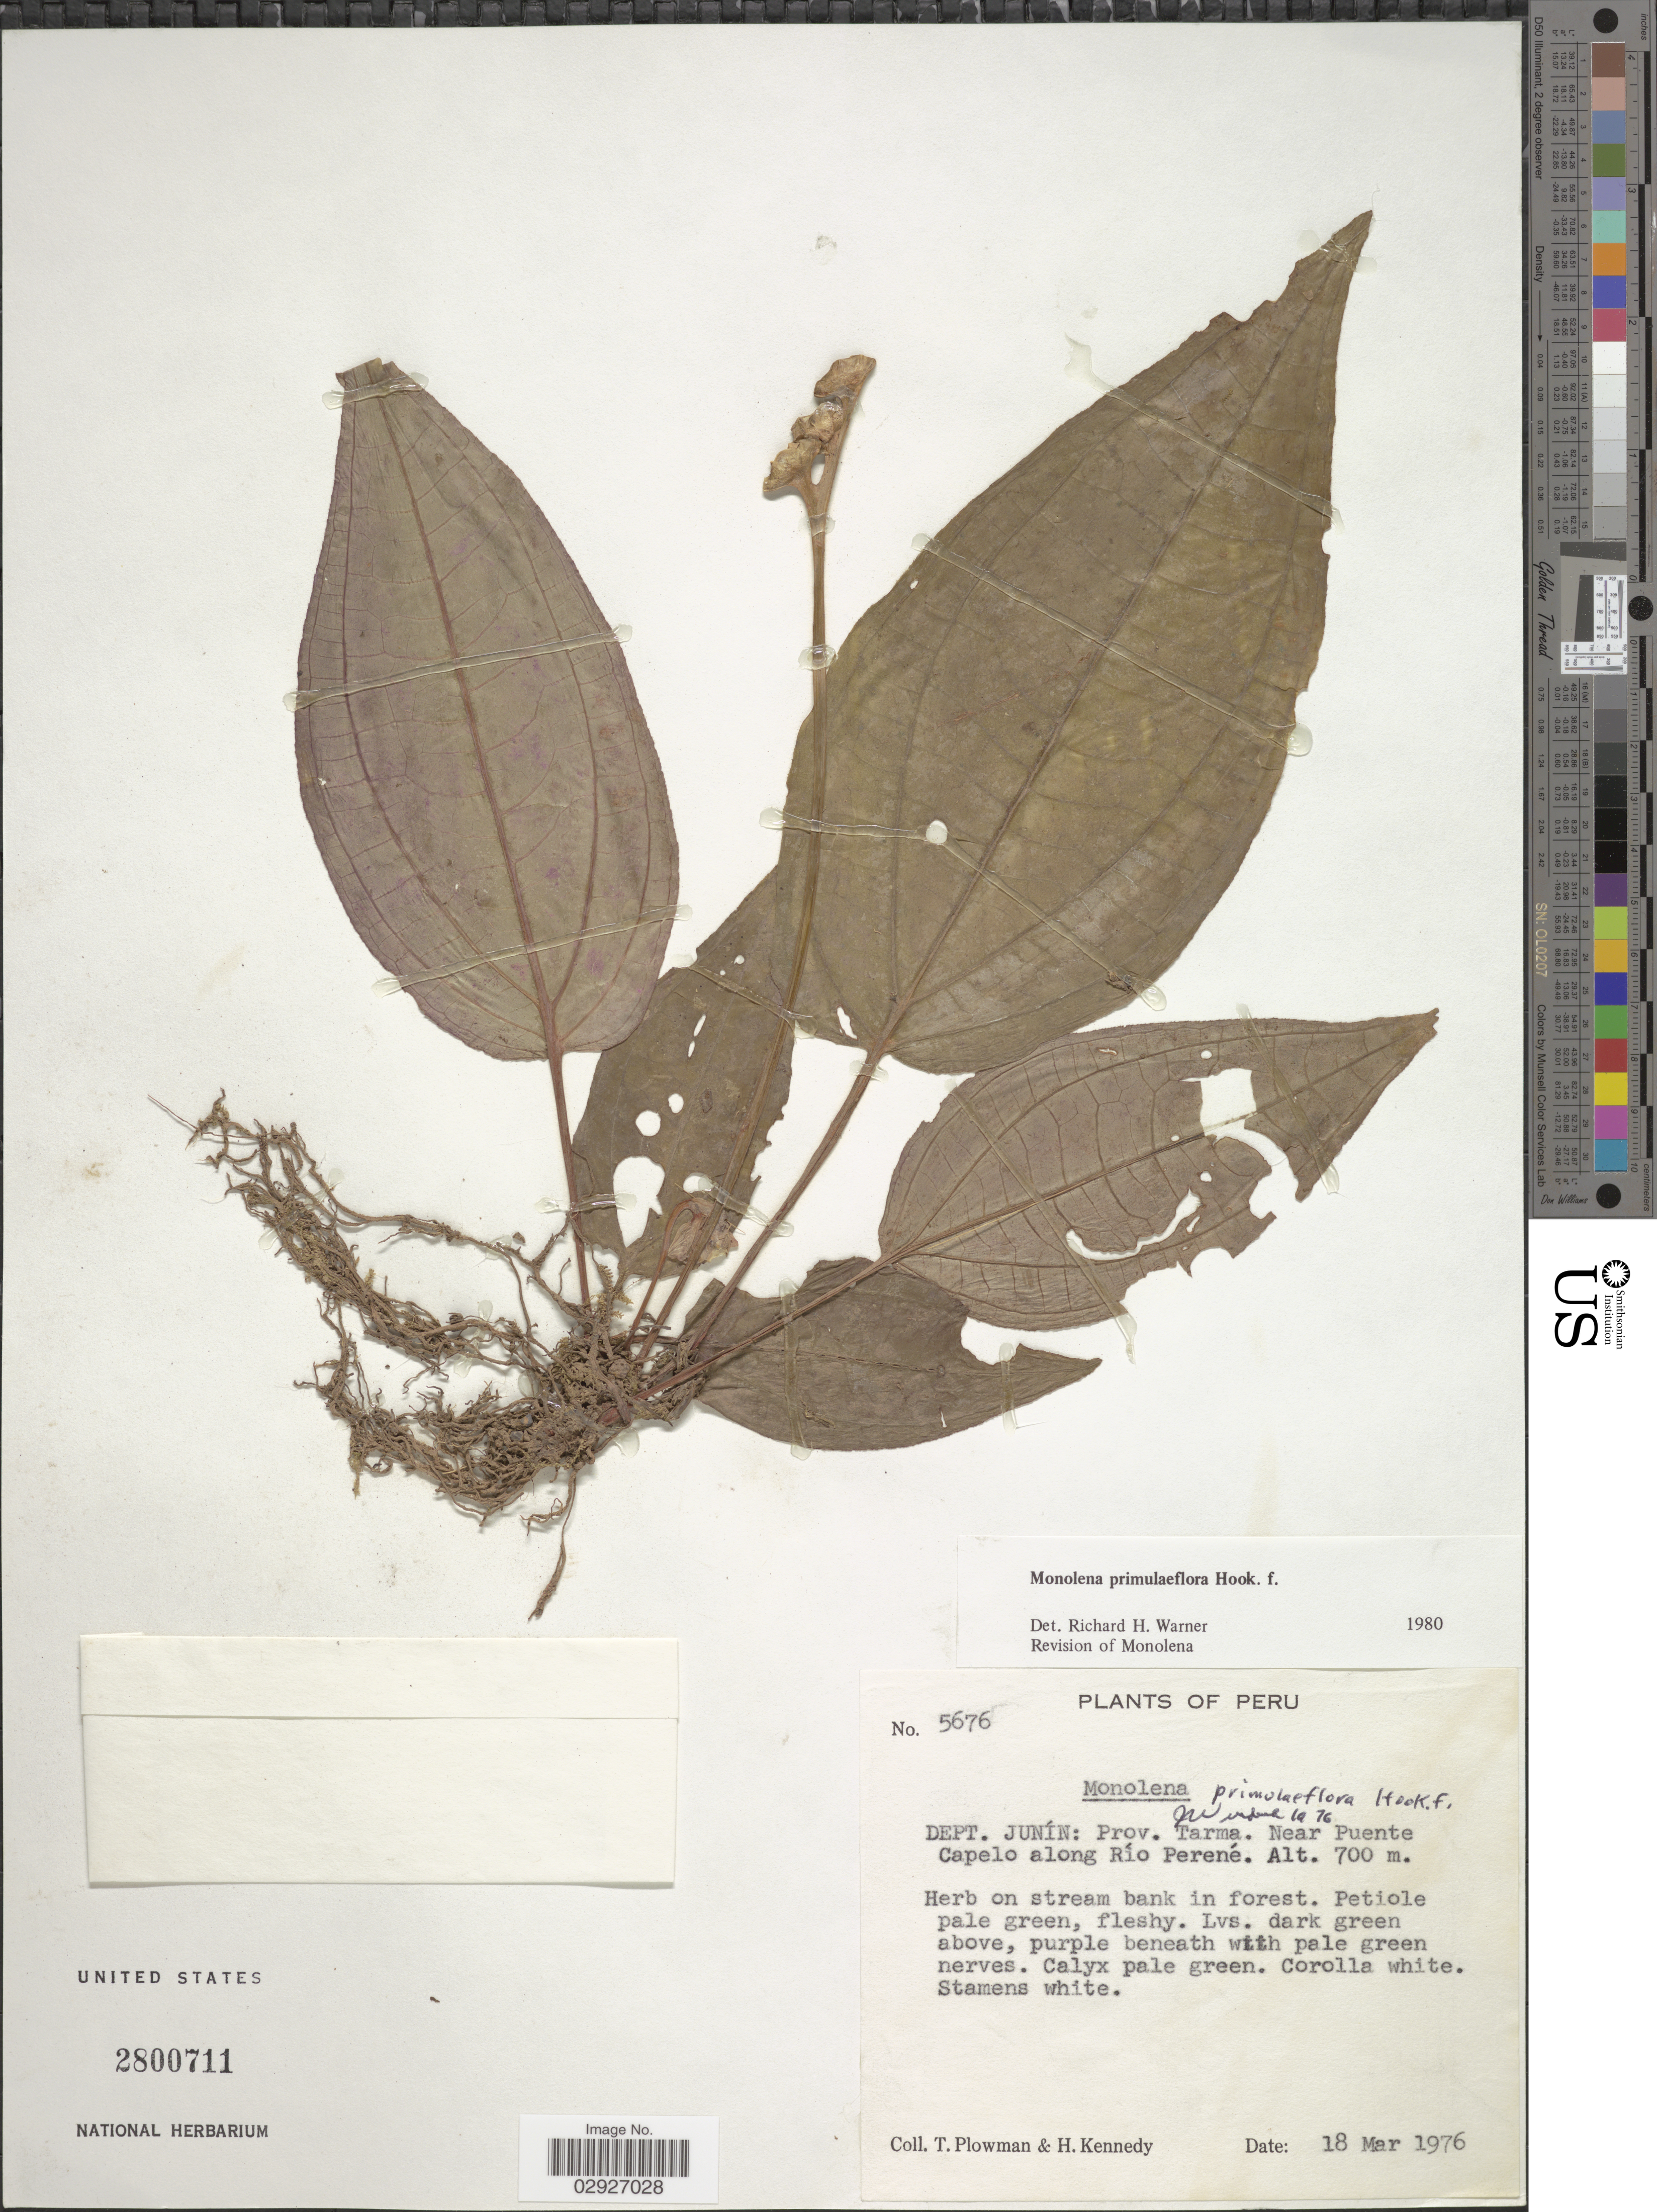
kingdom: Plantae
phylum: Tracheophyta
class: Magnoliopsida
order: Myrtales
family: Melastomataceae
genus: Monolena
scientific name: Monolena primuliflora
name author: Hook. f.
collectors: T. Plowman & H. Kennedy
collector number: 5676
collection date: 1976-03-18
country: Peru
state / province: Junín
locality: Dept. Junín: Prov. Tarma. Near Puente Capelo along Río Perené.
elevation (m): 700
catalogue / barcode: US 2800711